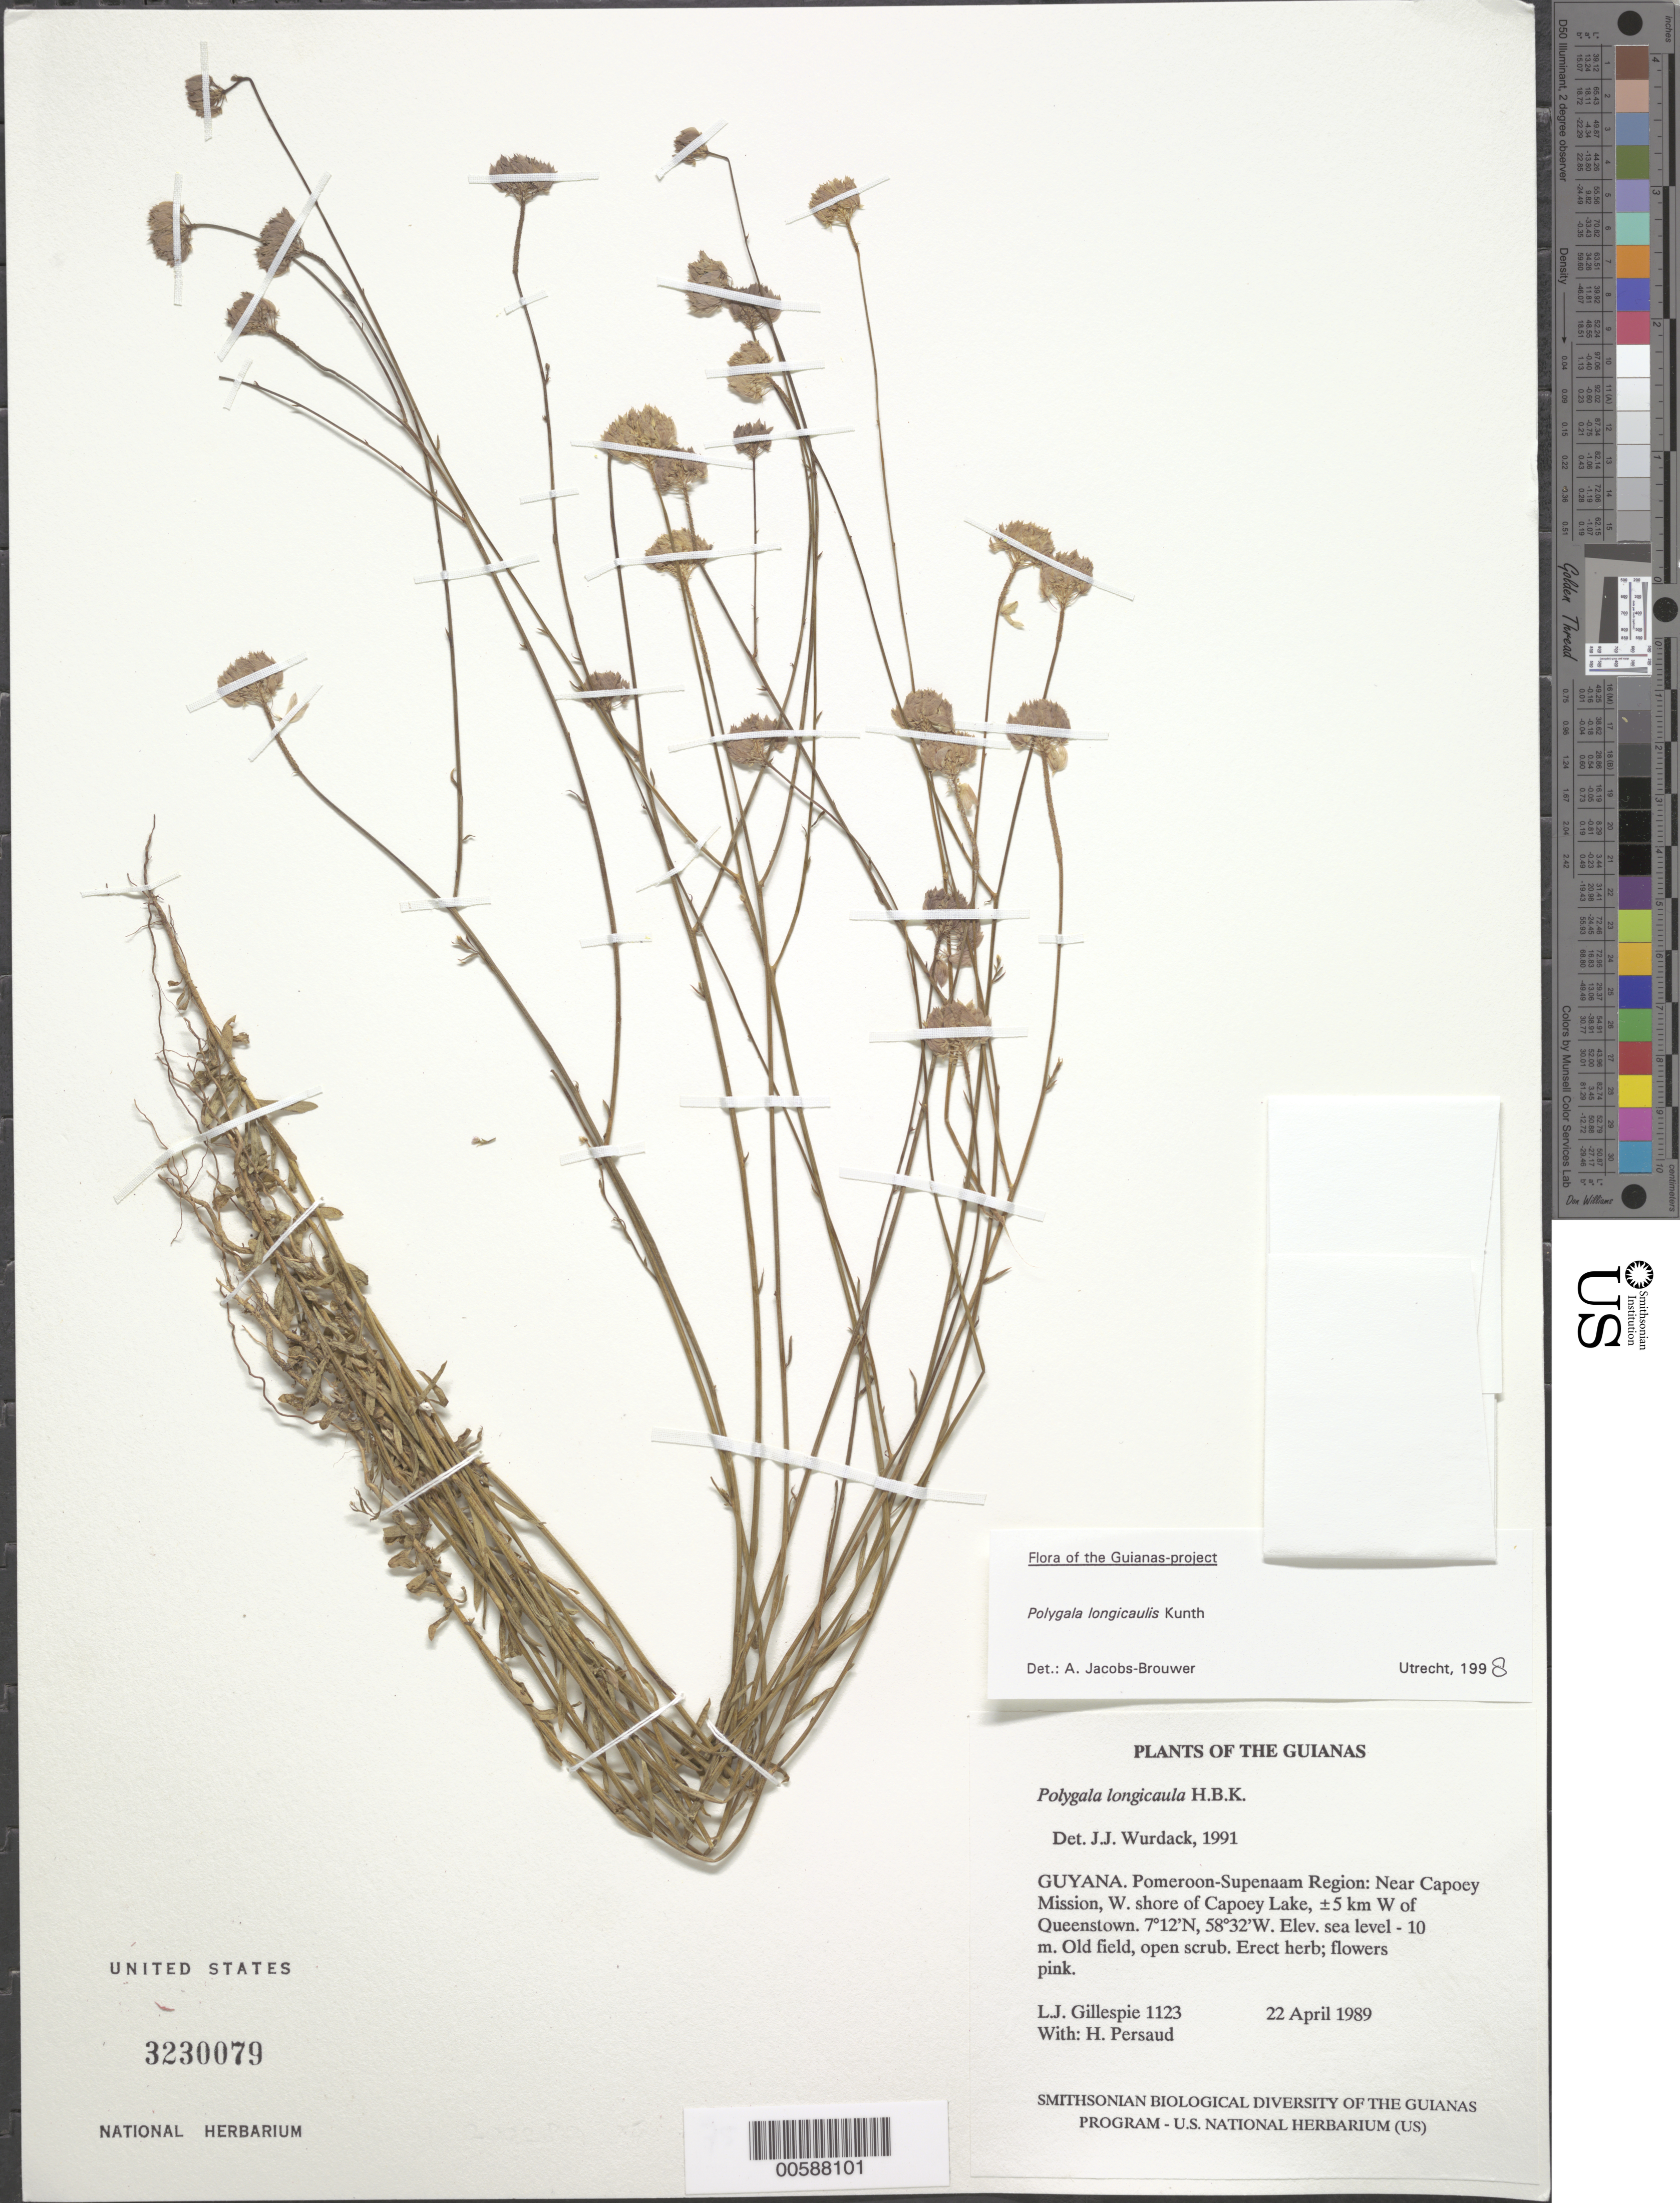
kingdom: Plantae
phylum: Tracheophyta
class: Magnoliopsida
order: Fabales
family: Polygalaceae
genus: Polygala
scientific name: Polygala longicaulis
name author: Kunth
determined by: Jacobs-Brouwer, A.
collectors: L. J. Gillespie & H. Persaud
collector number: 1123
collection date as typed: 22 April 1989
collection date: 1989-04-22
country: Guyana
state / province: Pomeroon-Supenaam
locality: Capoey Mission, west shore of Capoey Lake, ±5 km W of Queenstown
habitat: Old field, open scrub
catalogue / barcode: US 3230079